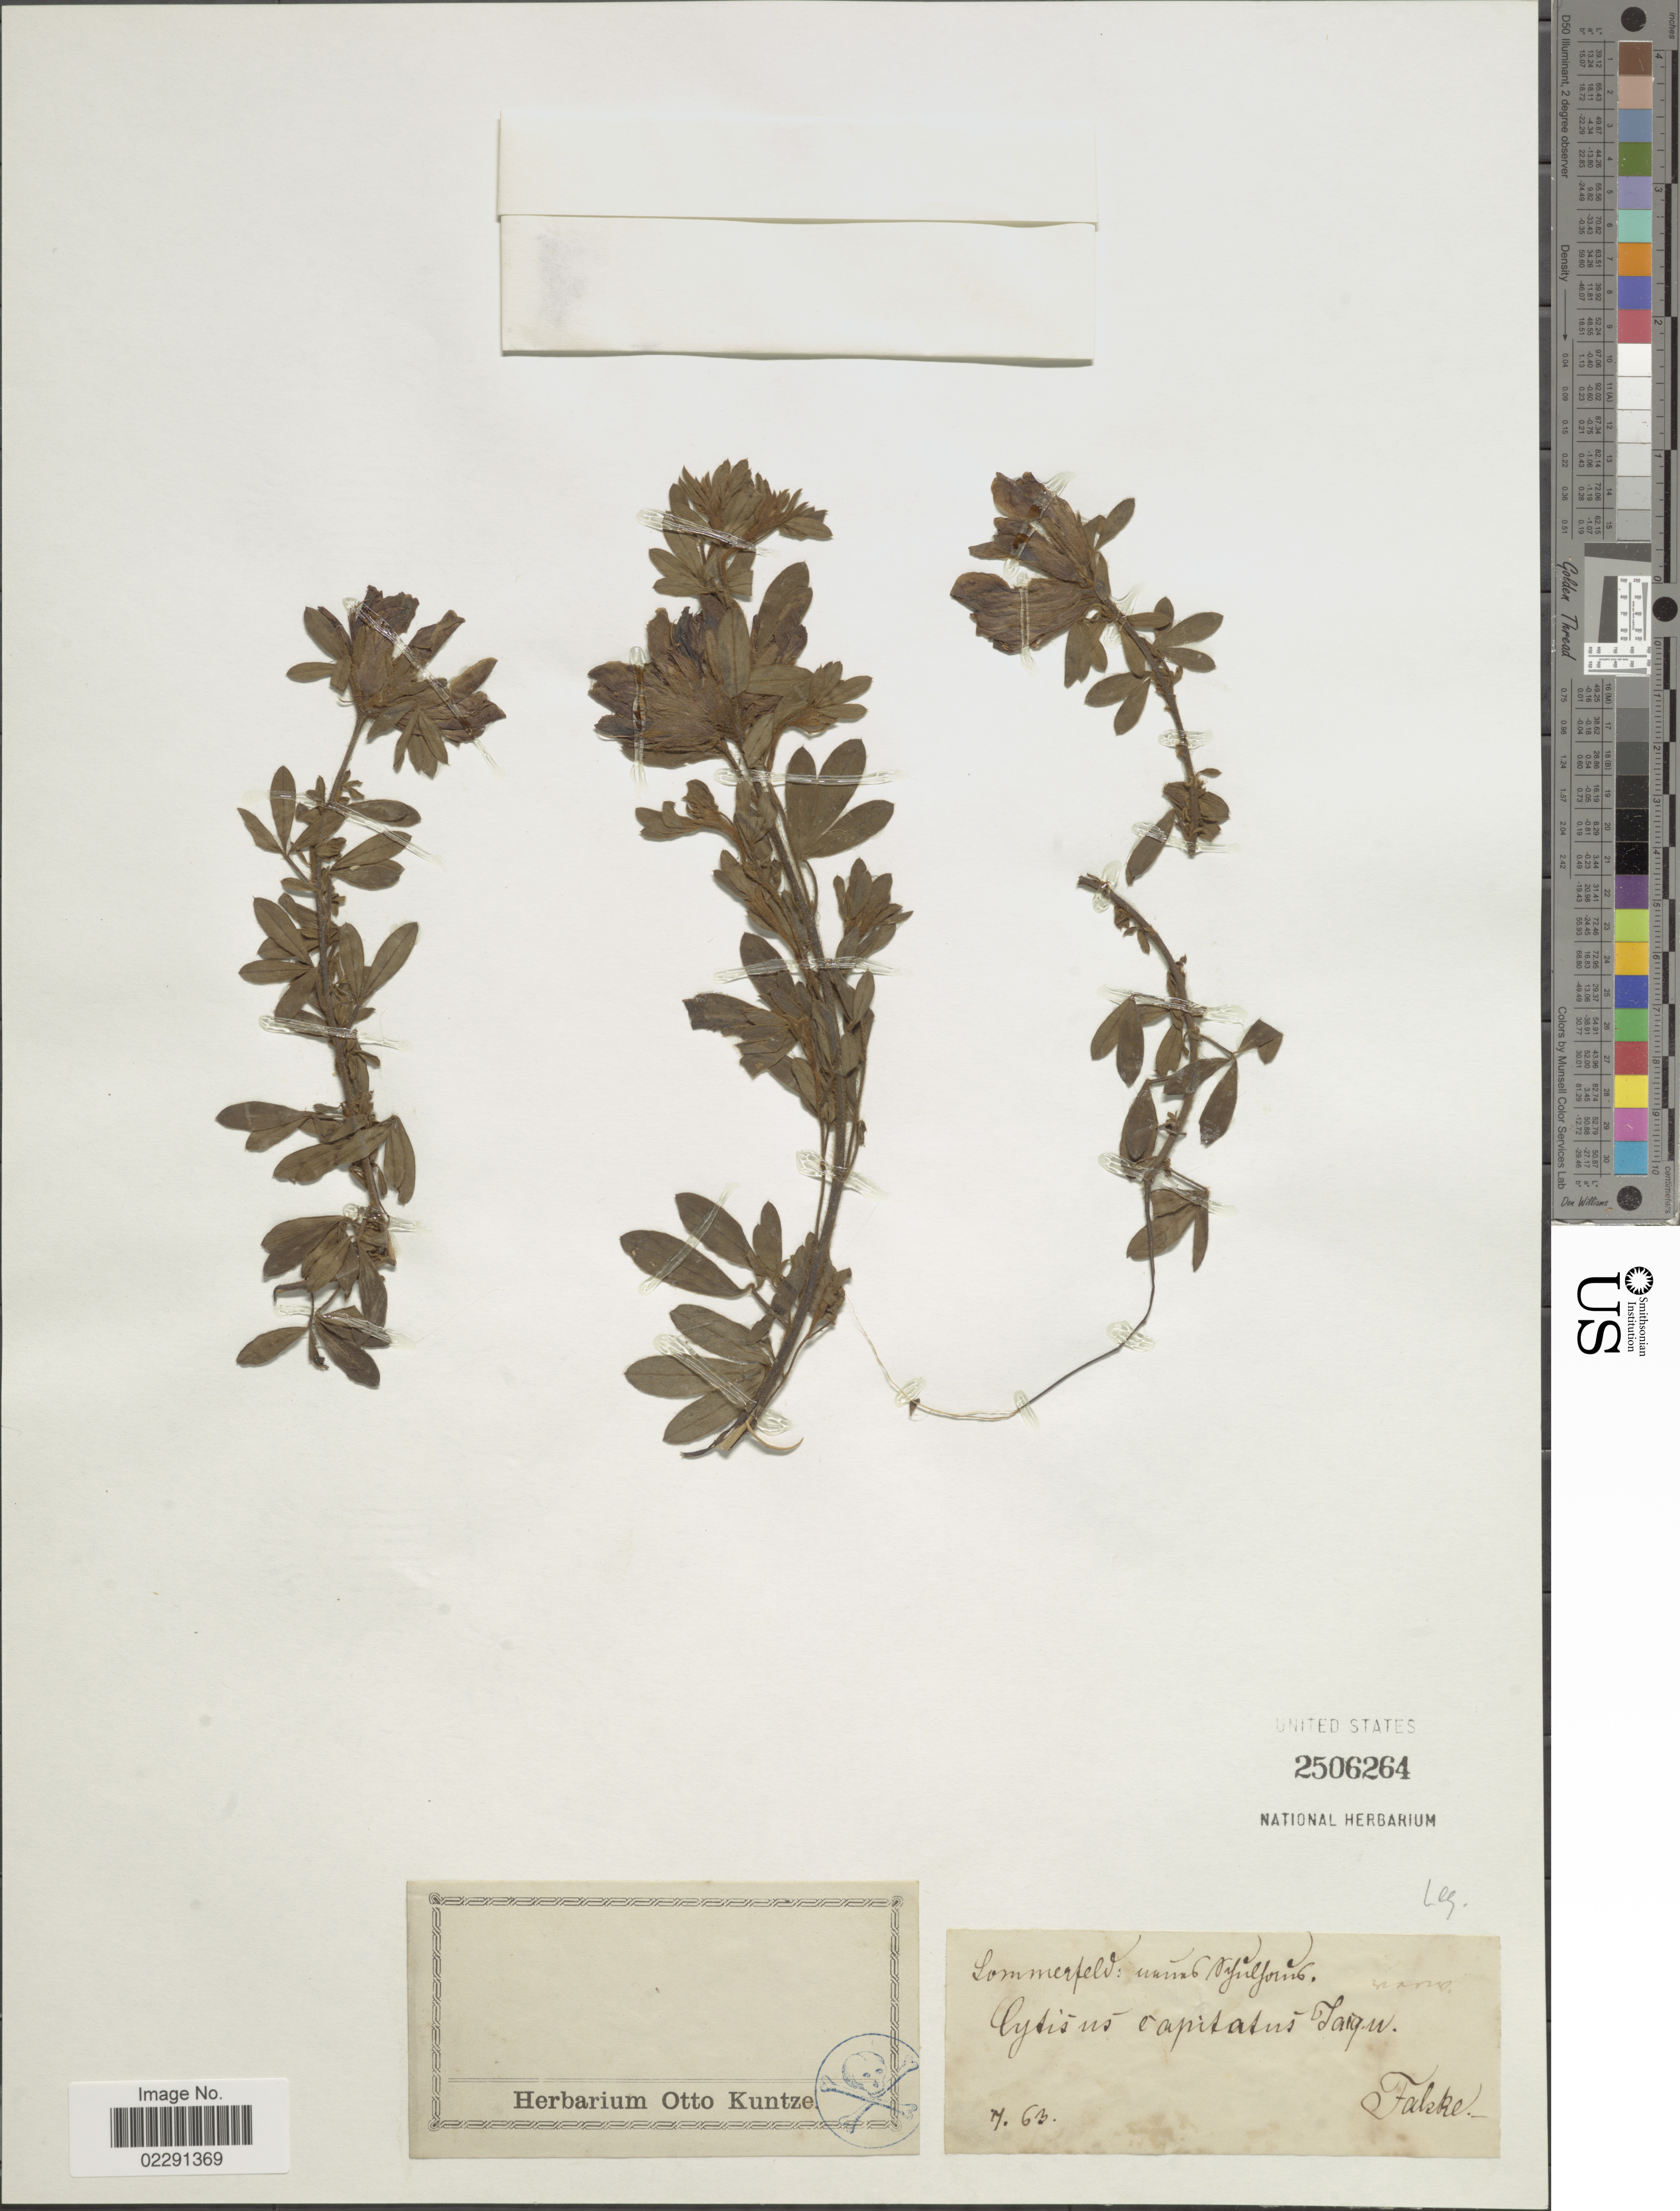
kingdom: Plantae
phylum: Tracheophyta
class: Magnoliopsida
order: Fabales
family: Fabaceae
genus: Cytisus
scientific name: Cytisus hirsutus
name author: L.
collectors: Fakke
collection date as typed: Transcribed d/m/y: /7/63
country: Germany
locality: Sommerfeld:urinb dafulfornb. [interpreted]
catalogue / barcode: US 2506264